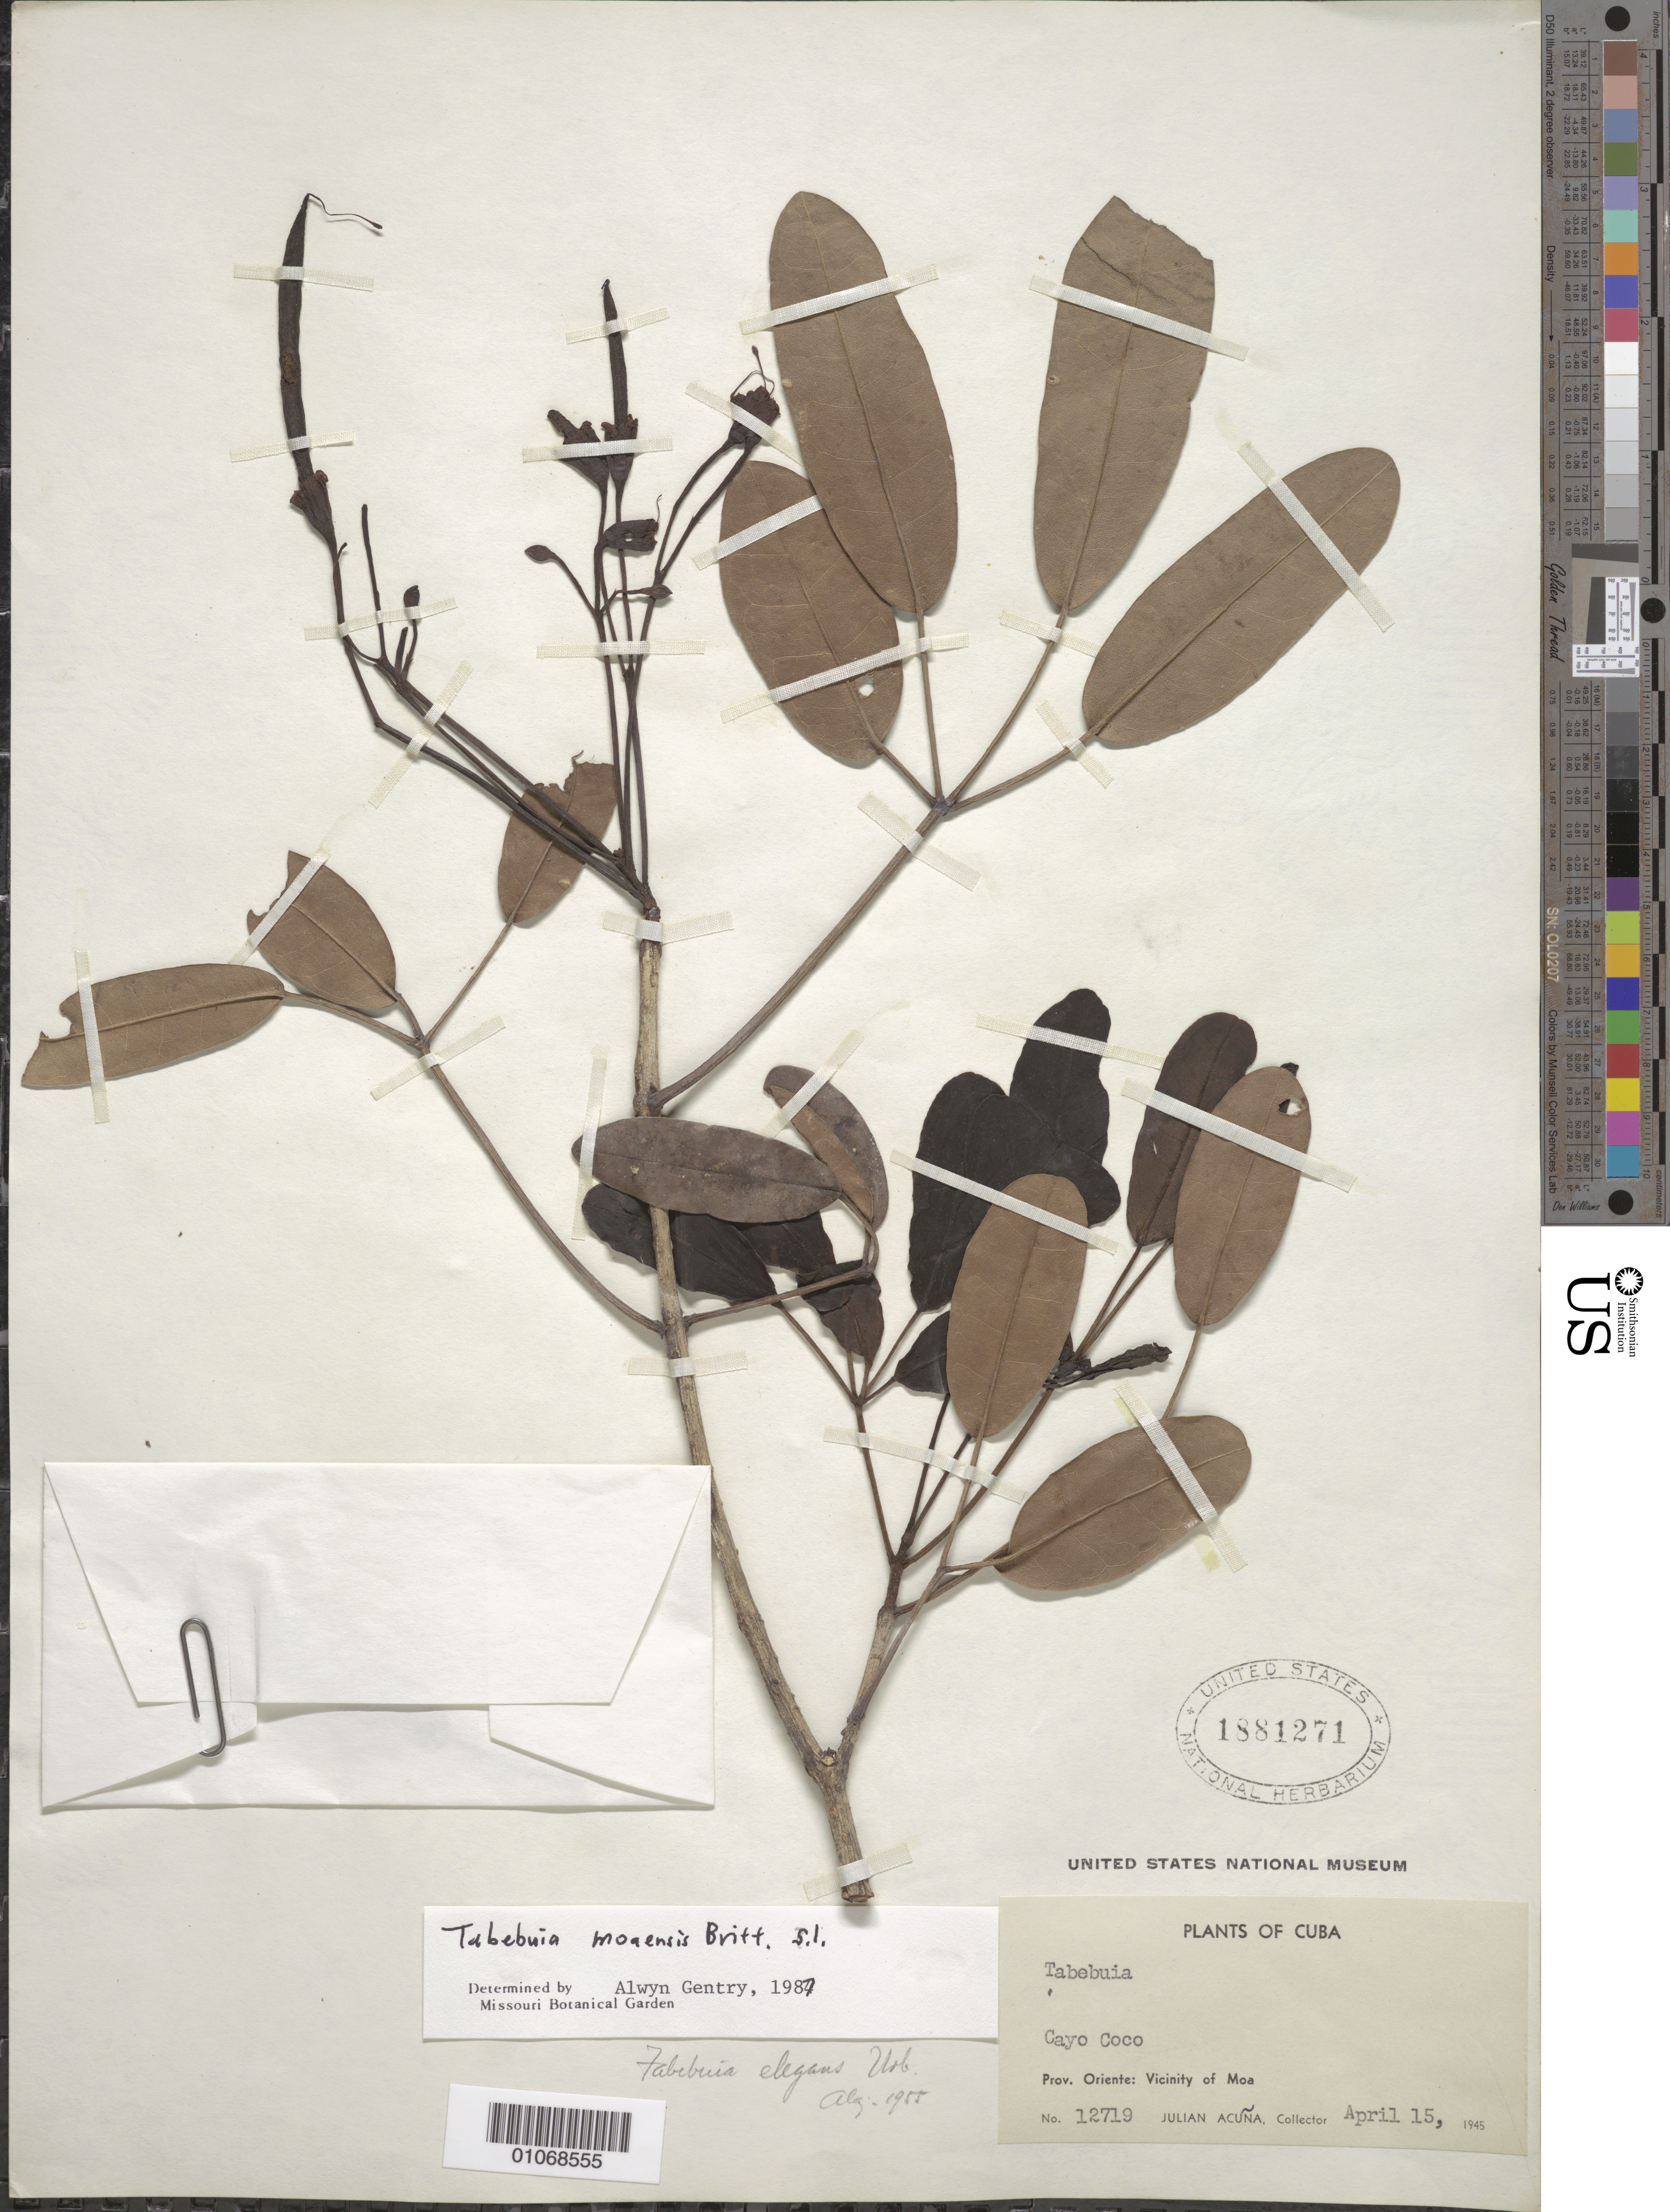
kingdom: Plantae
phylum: Tracheophyta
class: Magnoliopsida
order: Lamiales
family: Bignoniaceae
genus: Tabebuia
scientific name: Tabebuia moaensis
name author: Britton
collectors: J. Acuña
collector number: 12719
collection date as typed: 15 Apr 1945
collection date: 1945-04-15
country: Cuba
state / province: Holguín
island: Cuba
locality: Vicinity of Moa [Oriente] Cayo Coco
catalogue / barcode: US 1881271